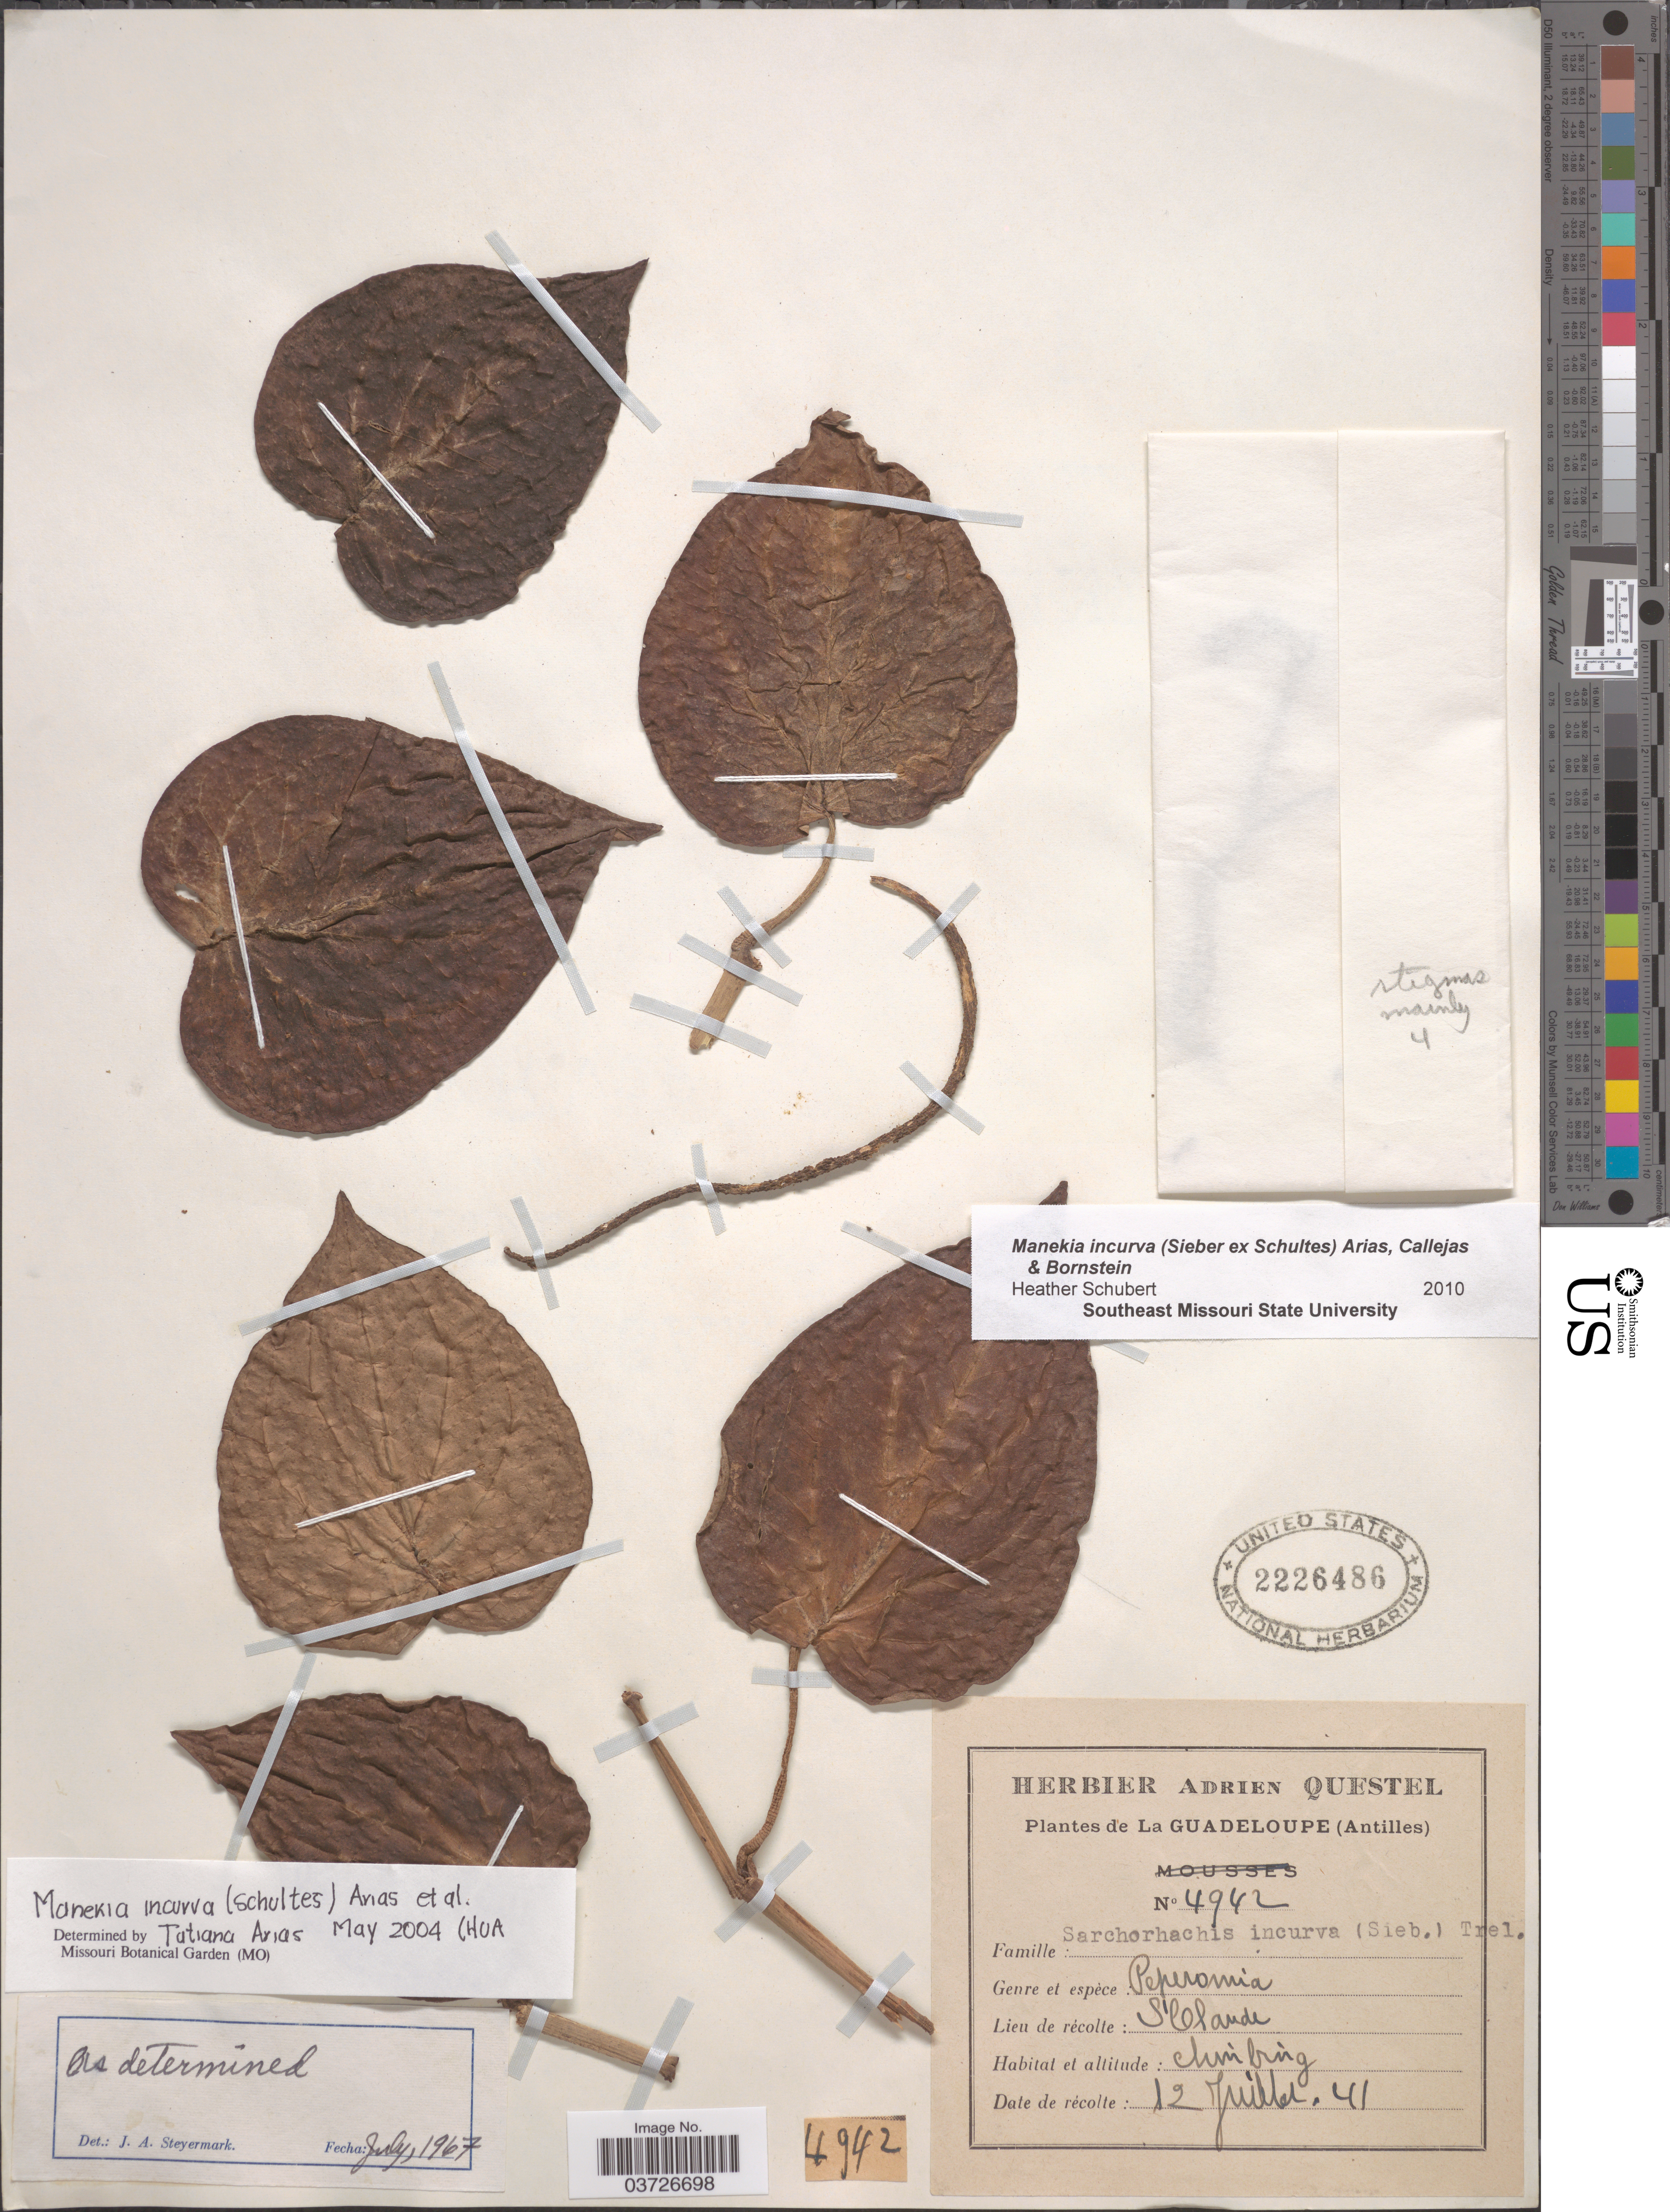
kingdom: Plantae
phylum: Tracheophyta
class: Magnoliopsida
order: Piperales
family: Piperaceae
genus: Manekia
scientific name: Manekia incurva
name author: (Sieber ex Schult.) T. Arias et al.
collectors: A. Questel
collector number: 4942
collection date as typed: Transcribed d/m/y: 12/7/41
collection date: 1941-07-12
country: Guadeloupe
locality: St Claude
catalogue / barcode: US 2226486